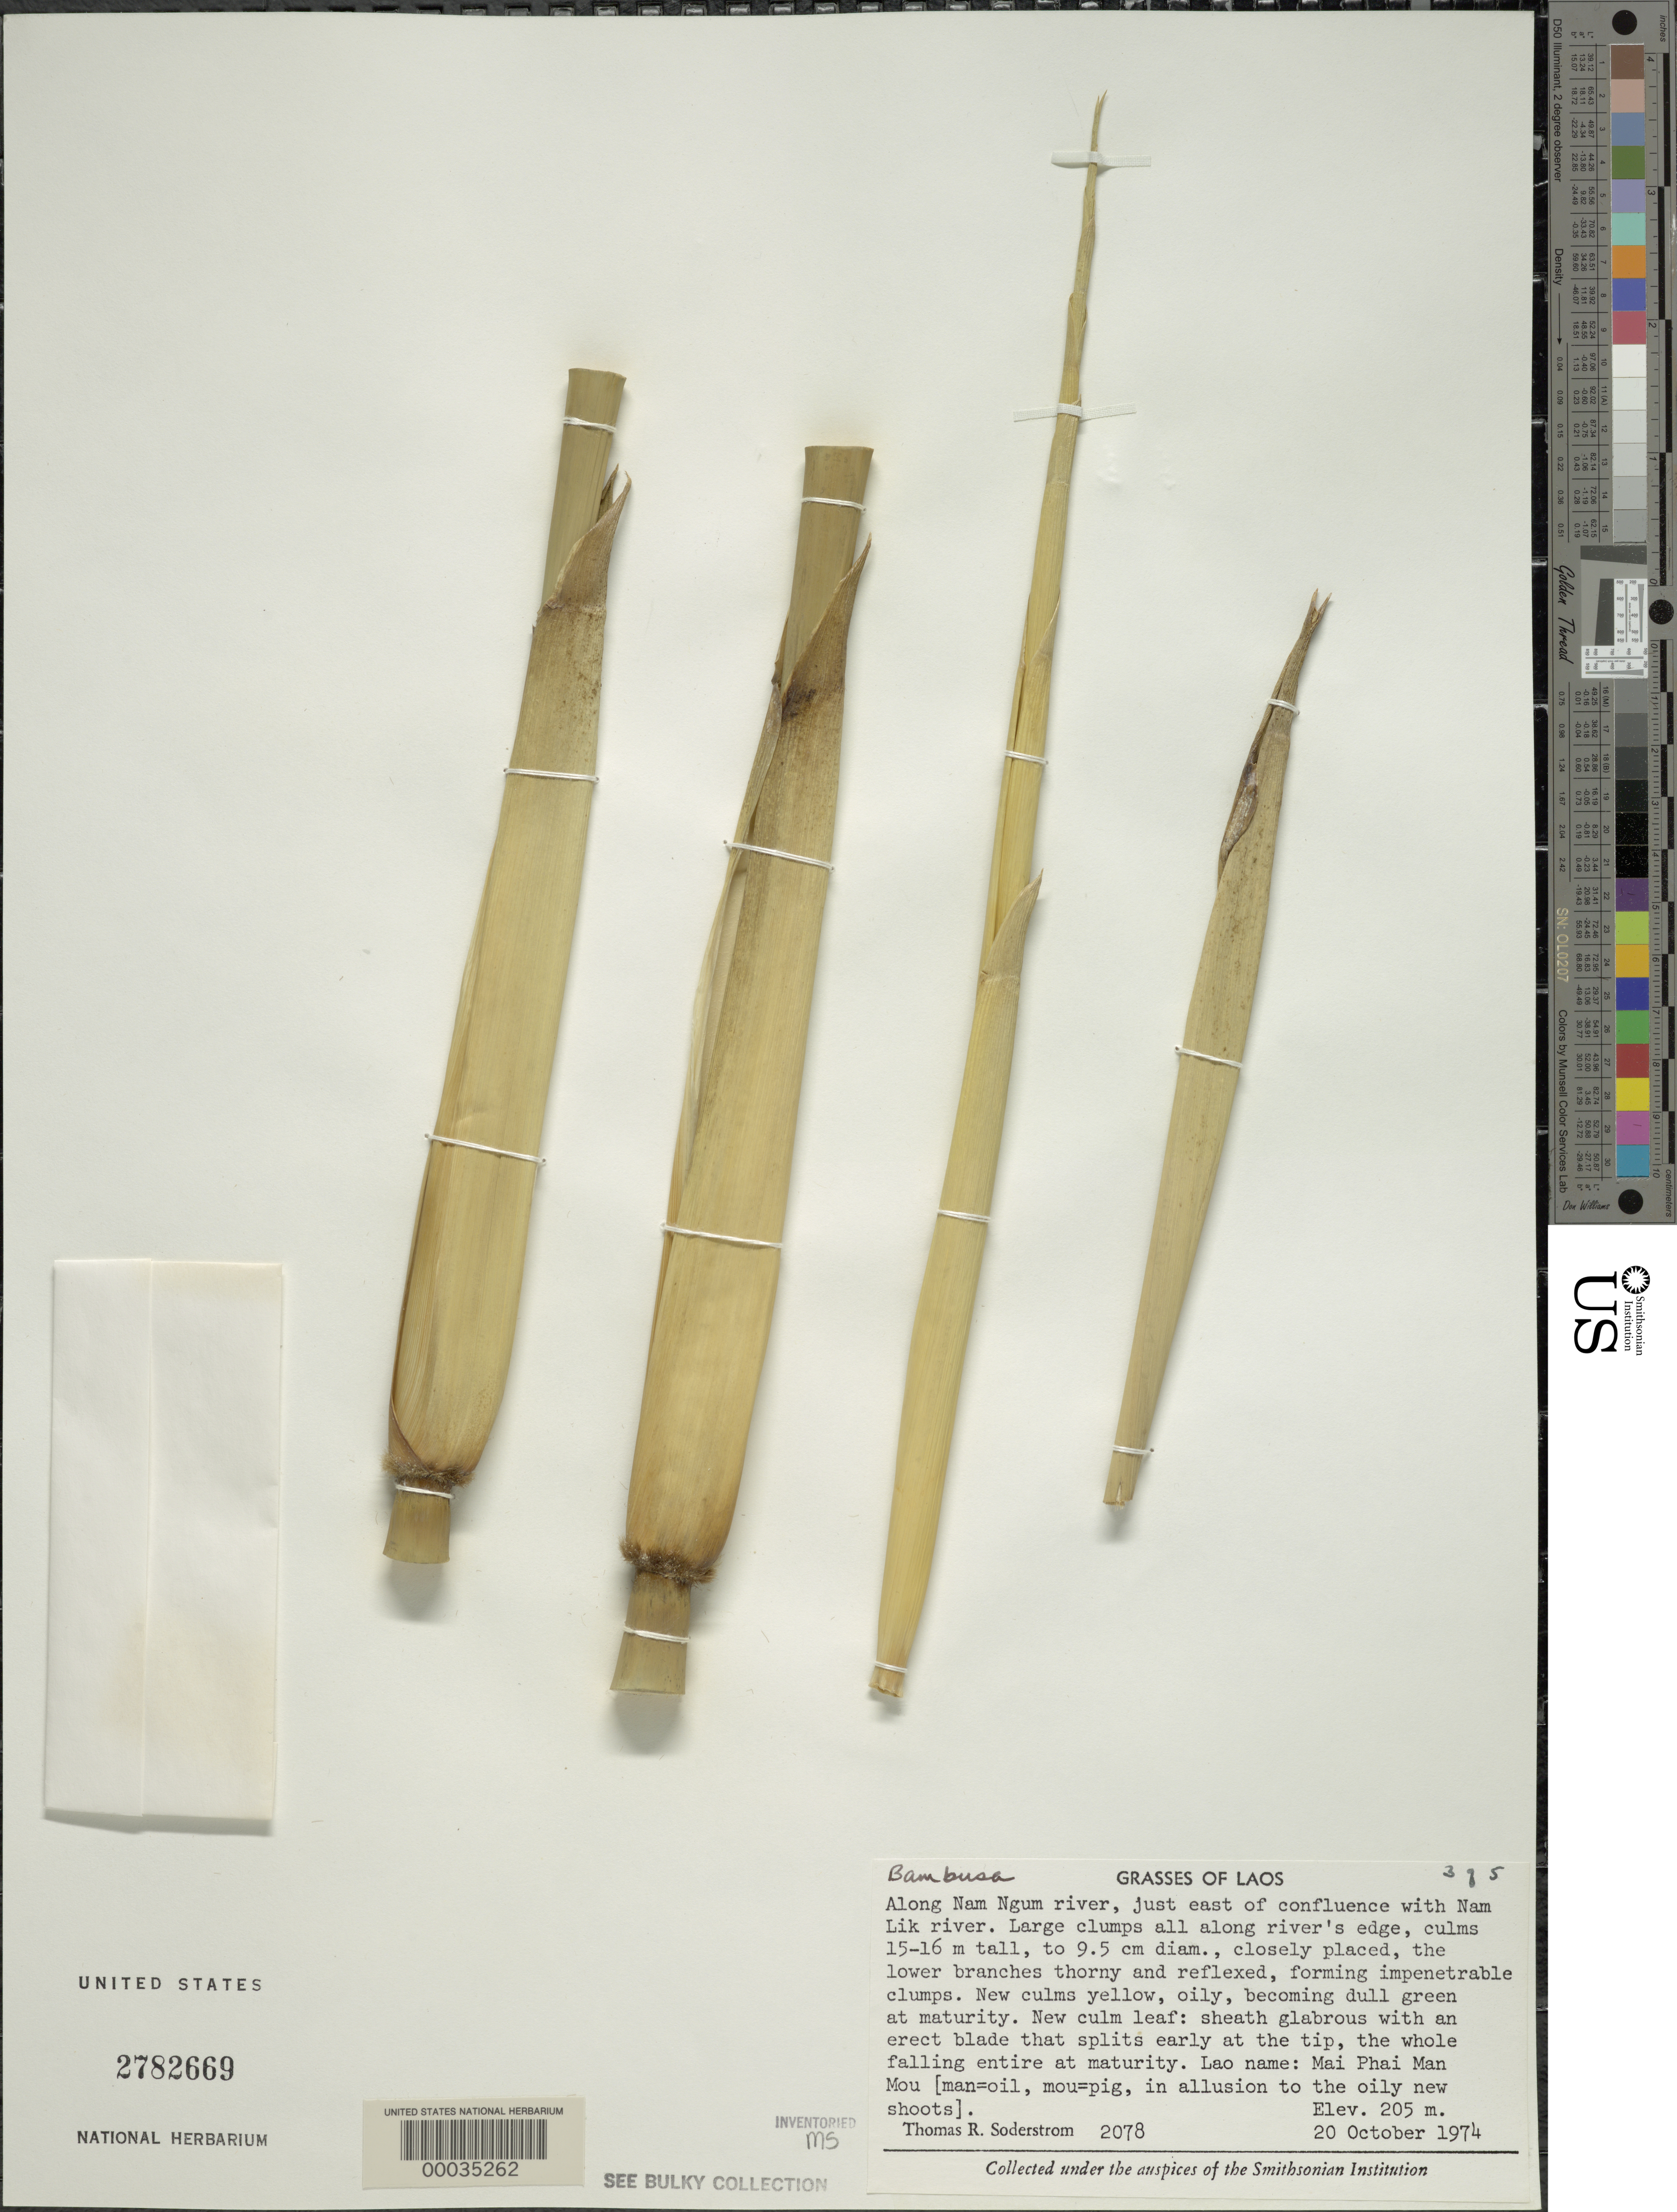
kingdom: Plantae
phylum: Tracheophyta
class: Liliopsida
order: Poales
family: Poaceae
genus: Bambusa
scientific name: Bambusa sp.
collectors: T. R. Soderstrom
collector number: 2078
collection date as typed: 20 Oct 1974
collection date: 1974-10-20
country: Laos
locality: Nam Ngum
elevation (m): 205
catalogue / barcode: US 2782669